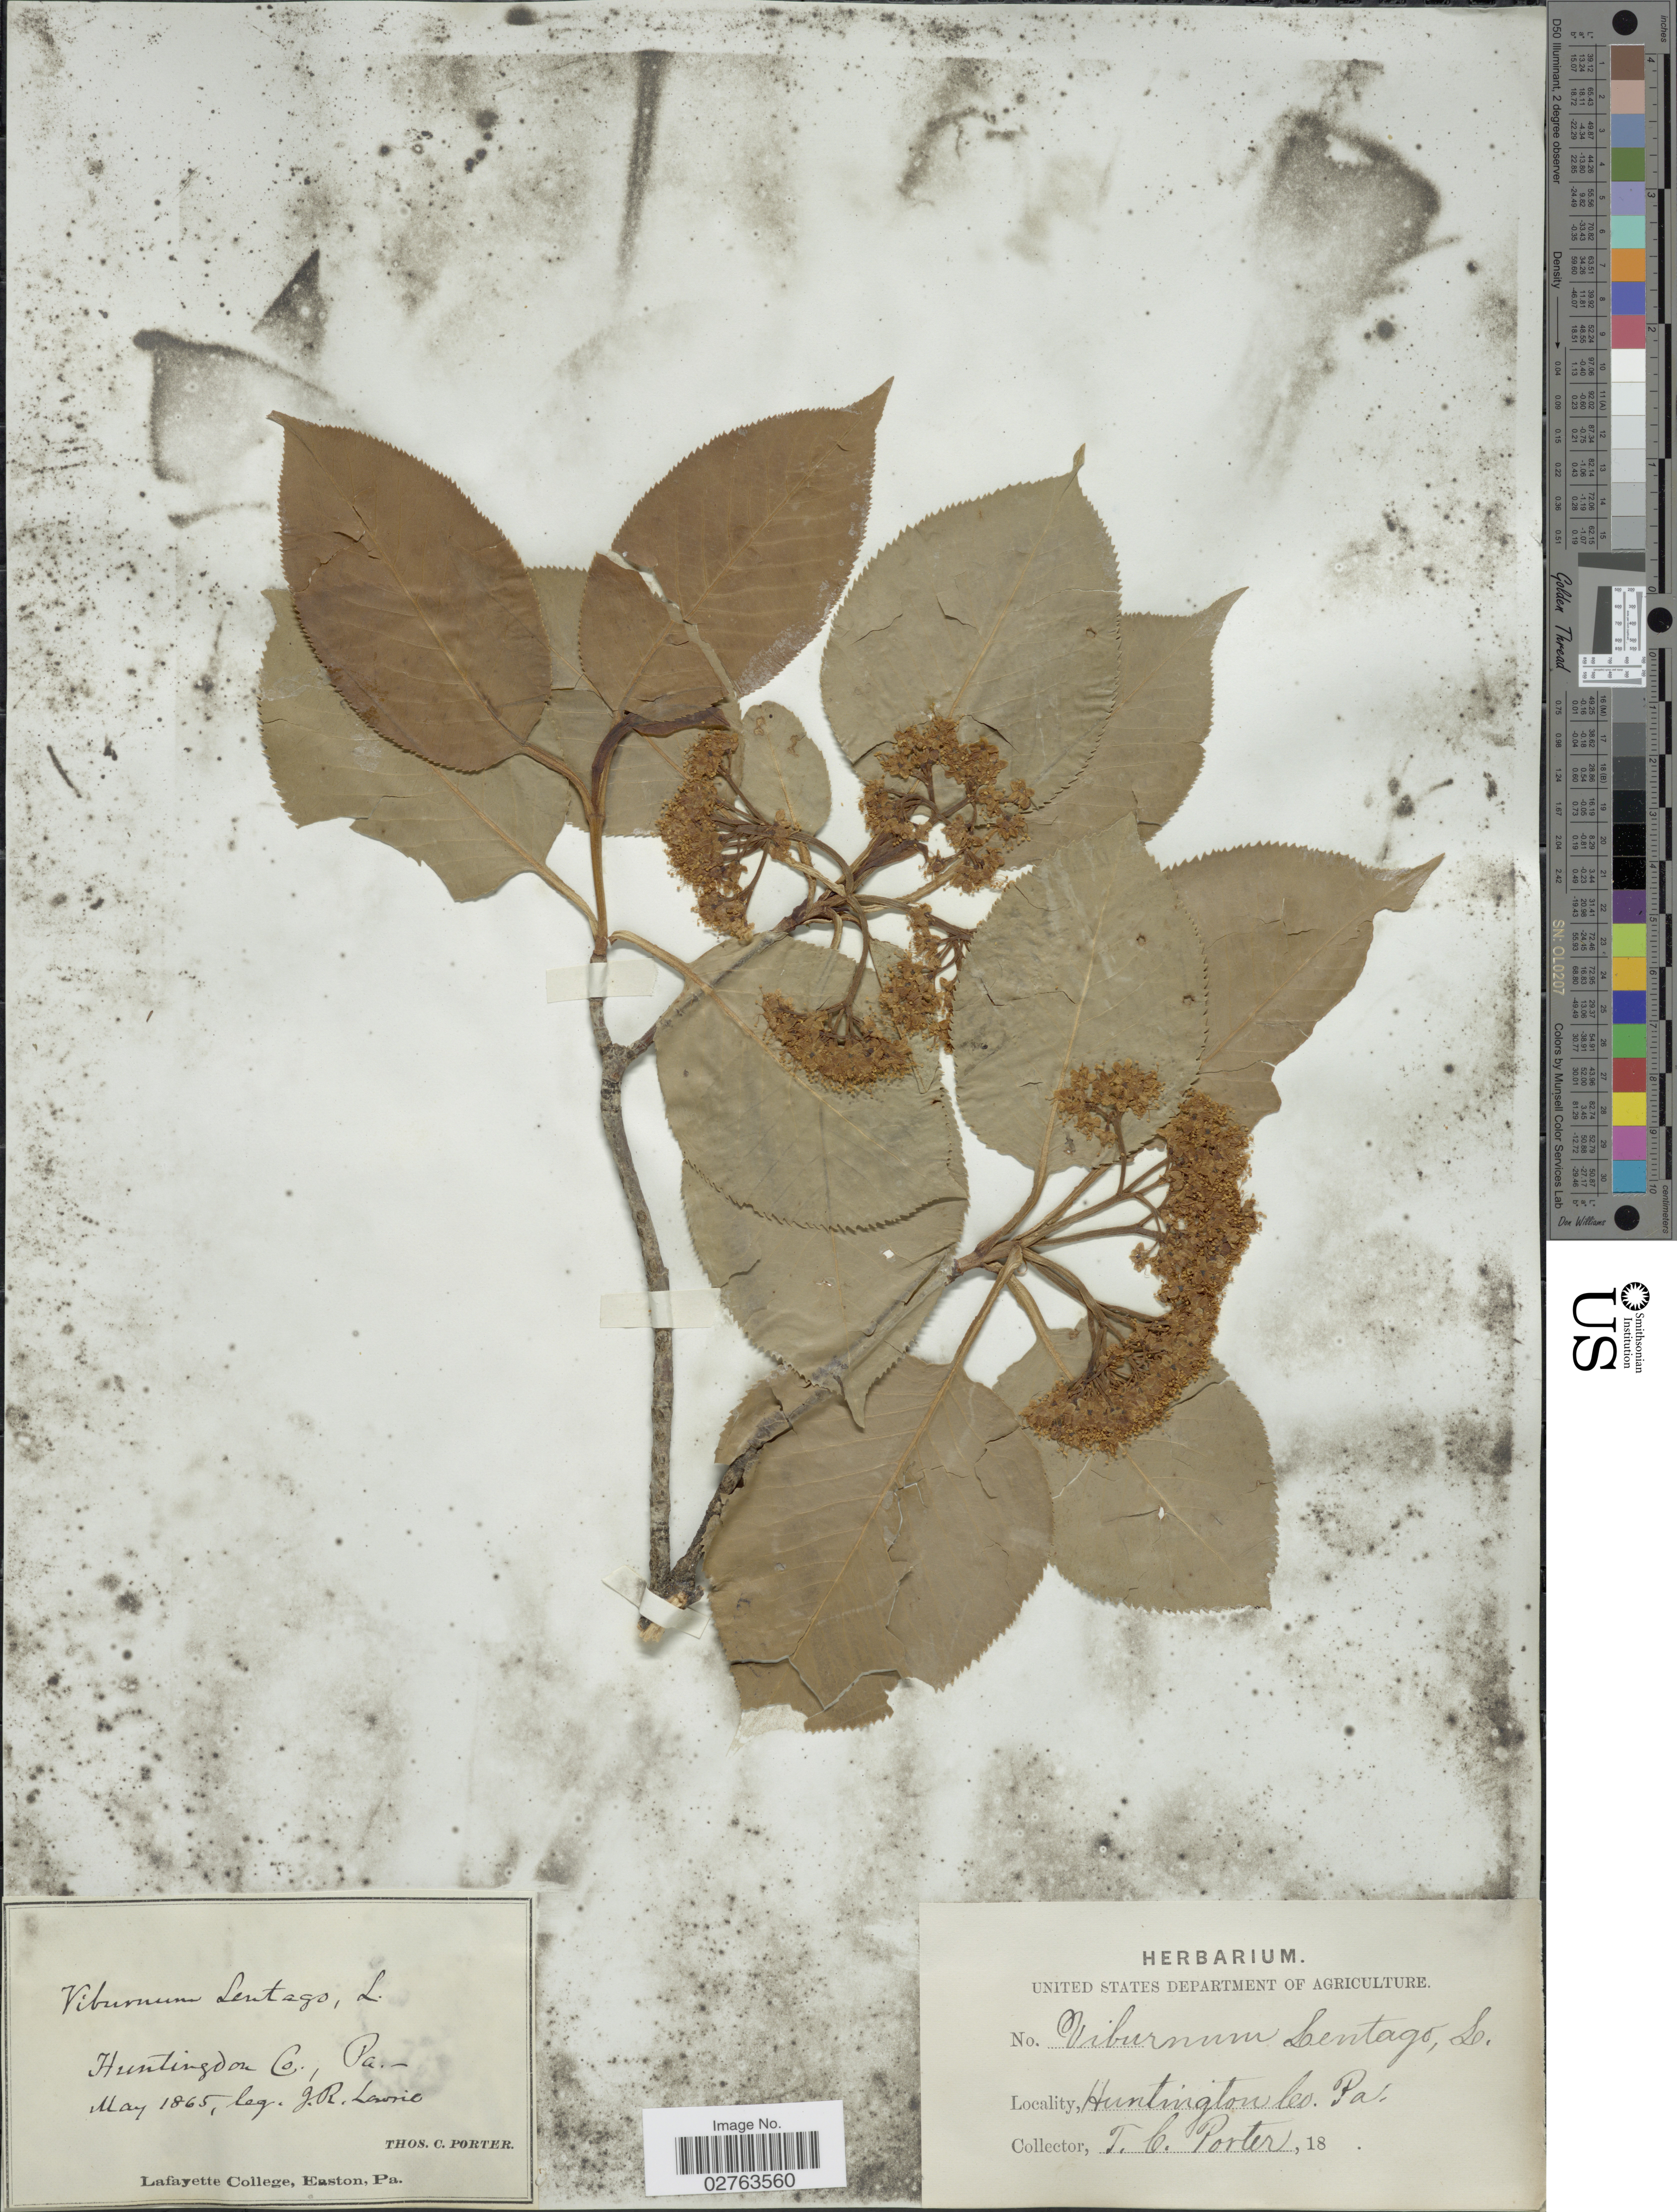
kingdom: Plantae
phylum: Tracheophyta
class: Magnoliopsida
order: Dipsacales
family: Viburnaceae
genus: Viburnum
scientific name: Viburnum lentago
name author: L.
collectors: J. Lowrie & T. Porter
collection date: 1865-05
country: United States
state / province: Pennsylvania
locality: Huntington Co.